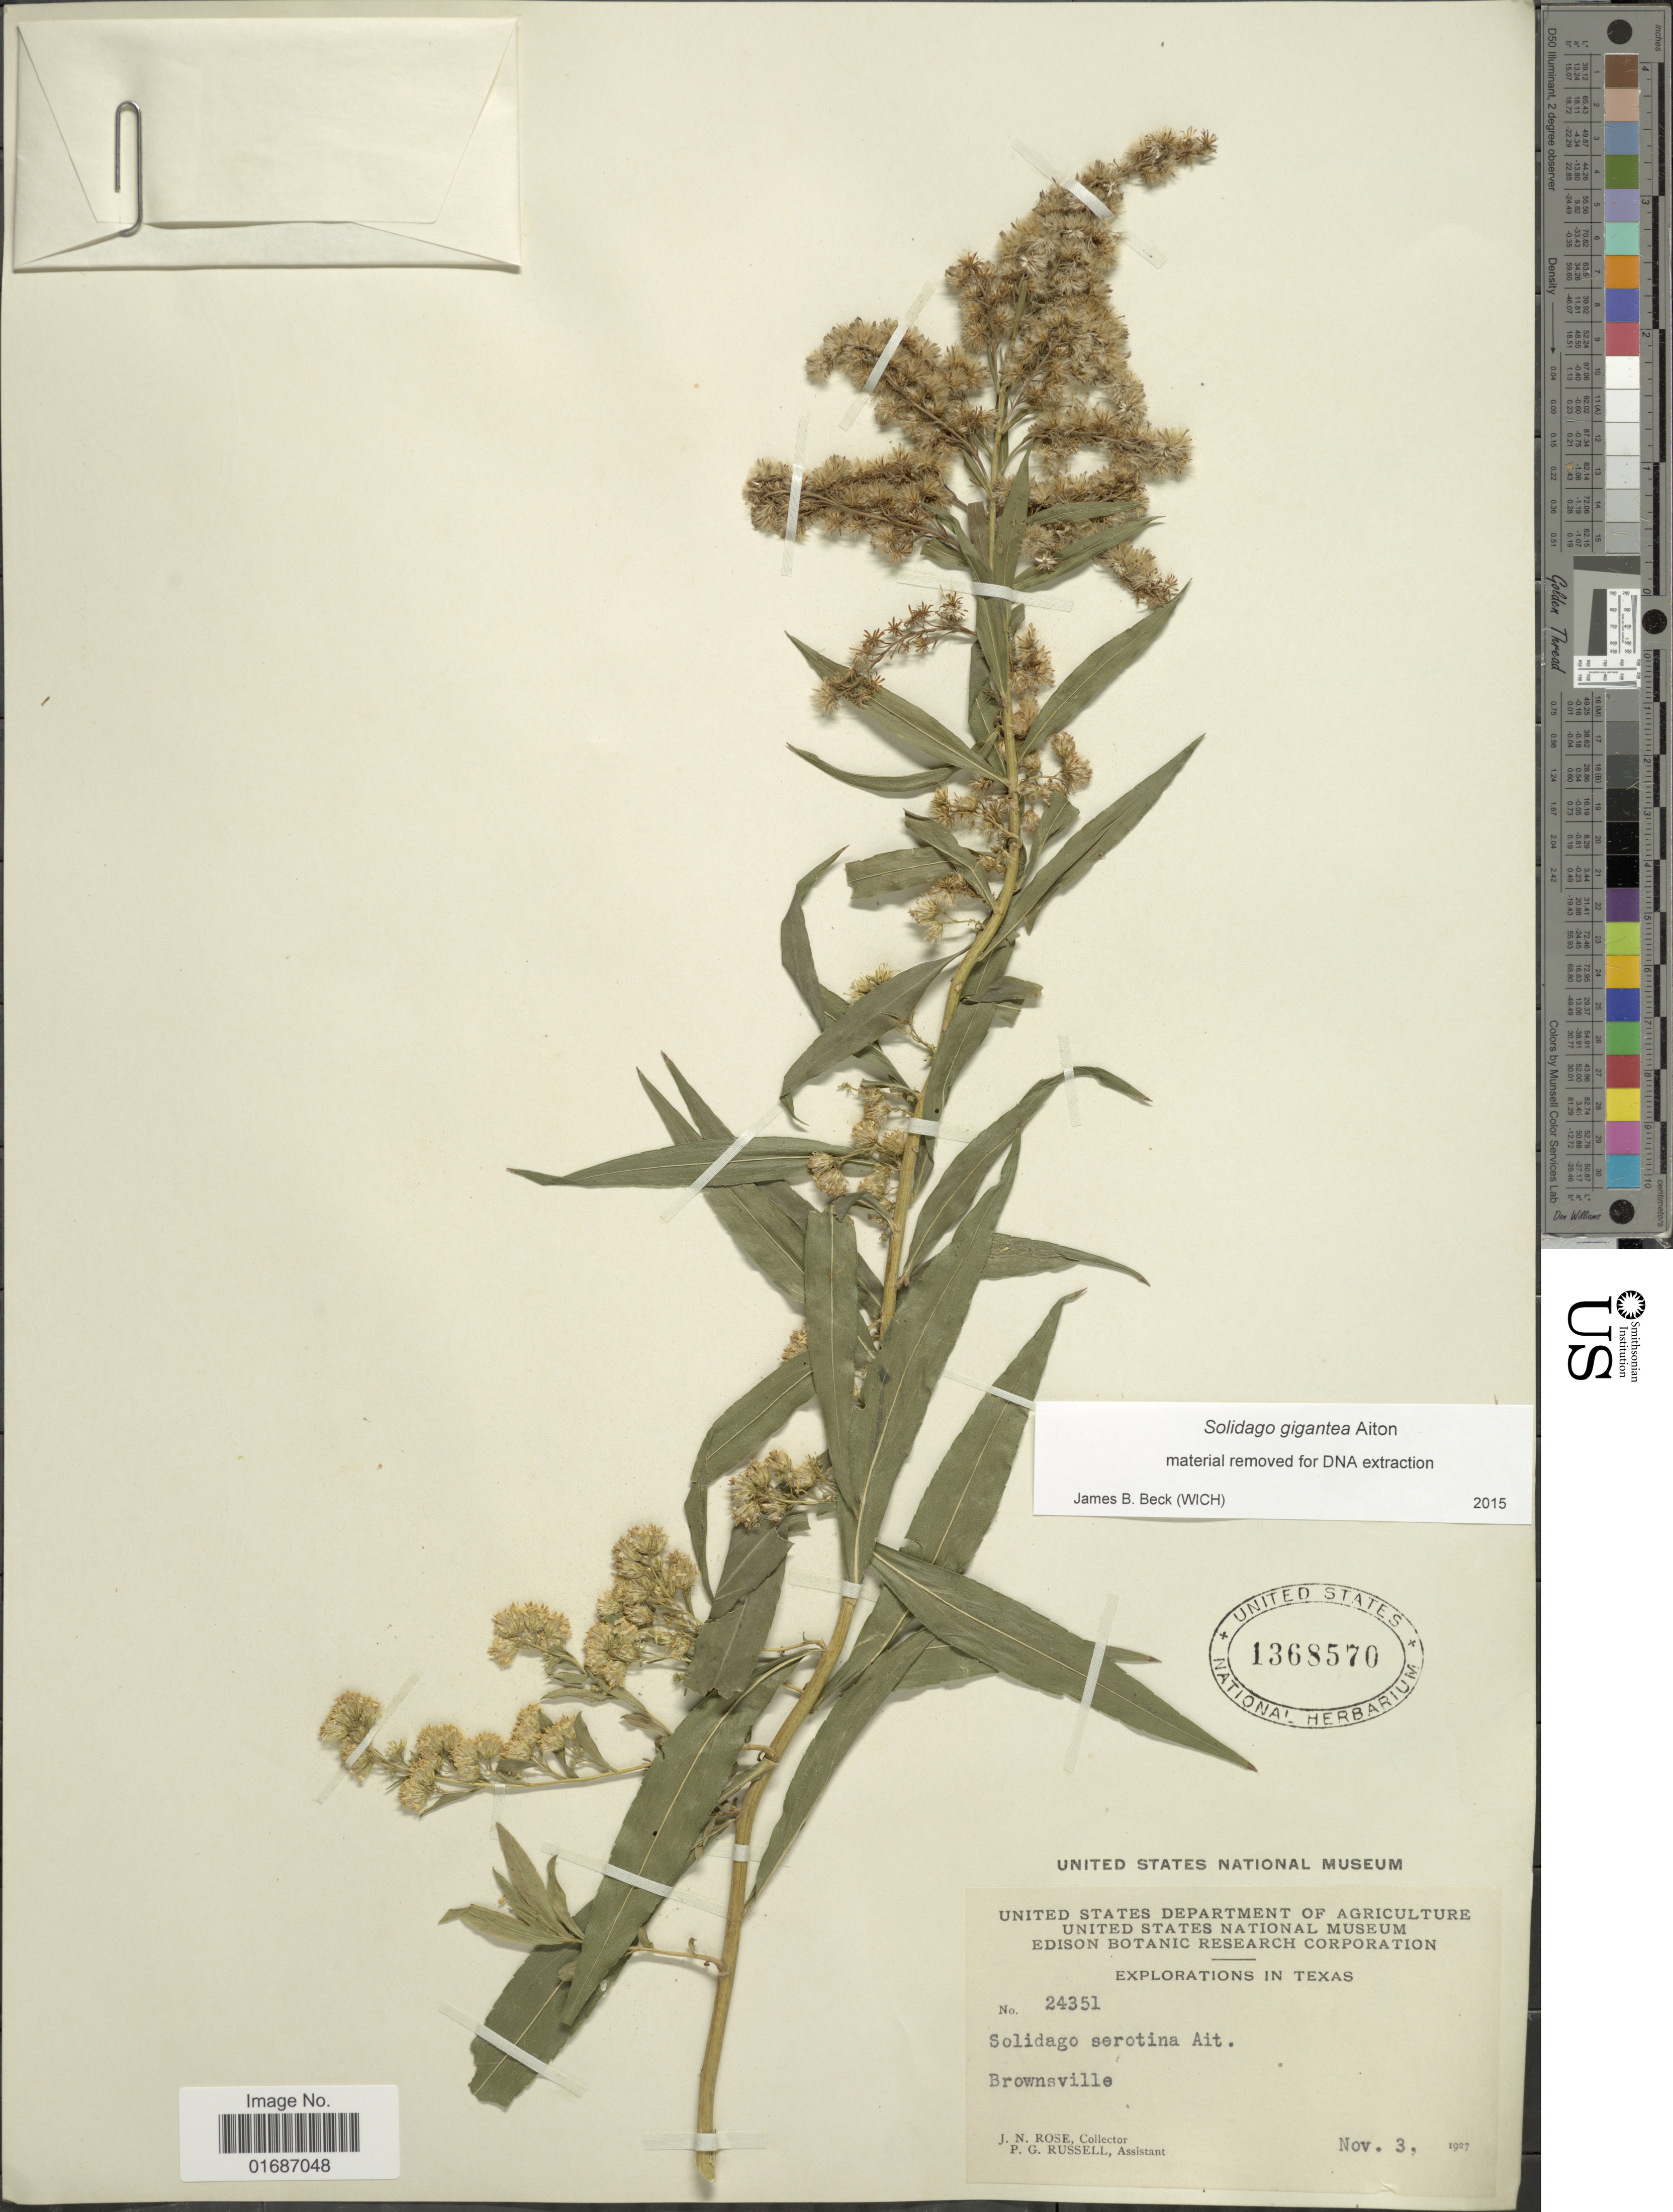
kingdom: Plantae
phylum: Tracheophyta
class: Magnoliopsida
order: Asterales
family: Asteraceae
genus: Solidago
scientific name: Solidago gigantea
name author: Aiton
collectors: J. N. Rose & P. G. Russell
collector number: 24351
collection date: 1927-11-03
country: United States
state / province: Texas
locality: Brownsville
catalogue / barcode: US 1368570